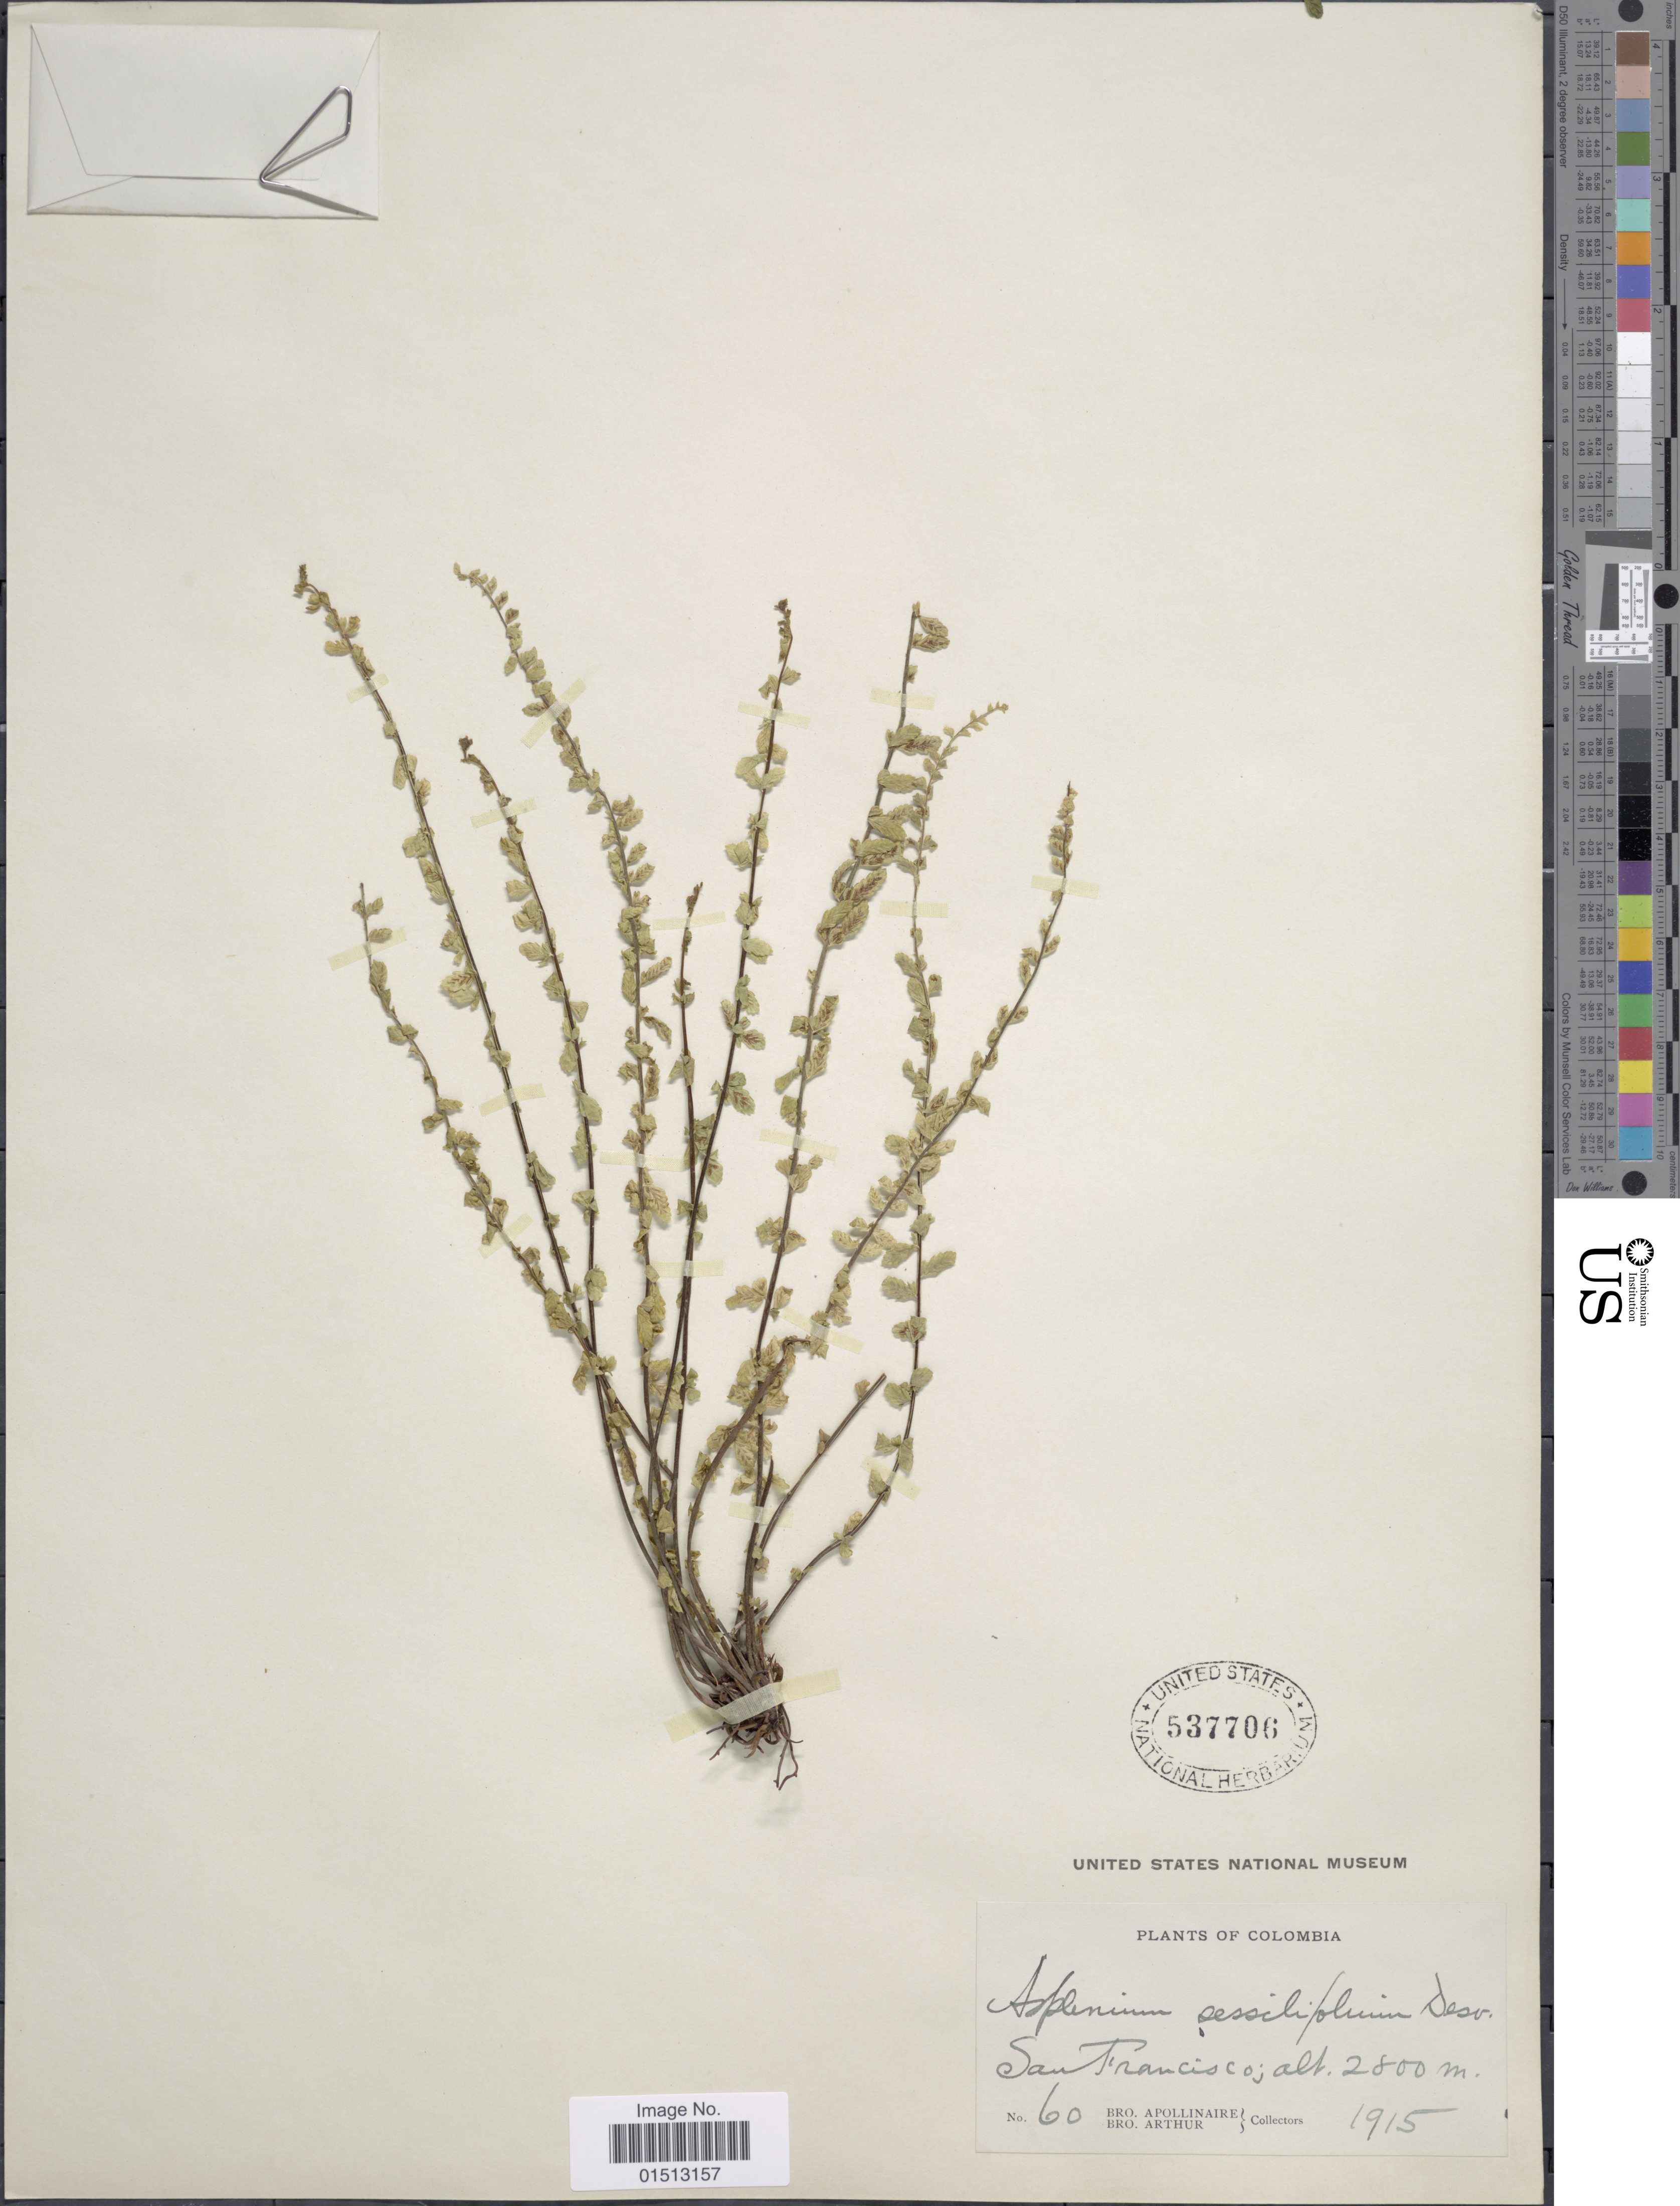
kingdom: Plantae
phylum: Tracheophyta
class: Polypodiopsida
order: Polypodiales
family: Aspleniaceae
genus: Asplenium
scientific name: Asplenium sessilifolium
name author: Desv.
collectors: Bro. Apollinaire & Bro. Arthur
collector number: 60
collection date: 1915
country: Colombia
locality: San Francisco.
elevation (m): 2800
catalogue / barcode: US 537706